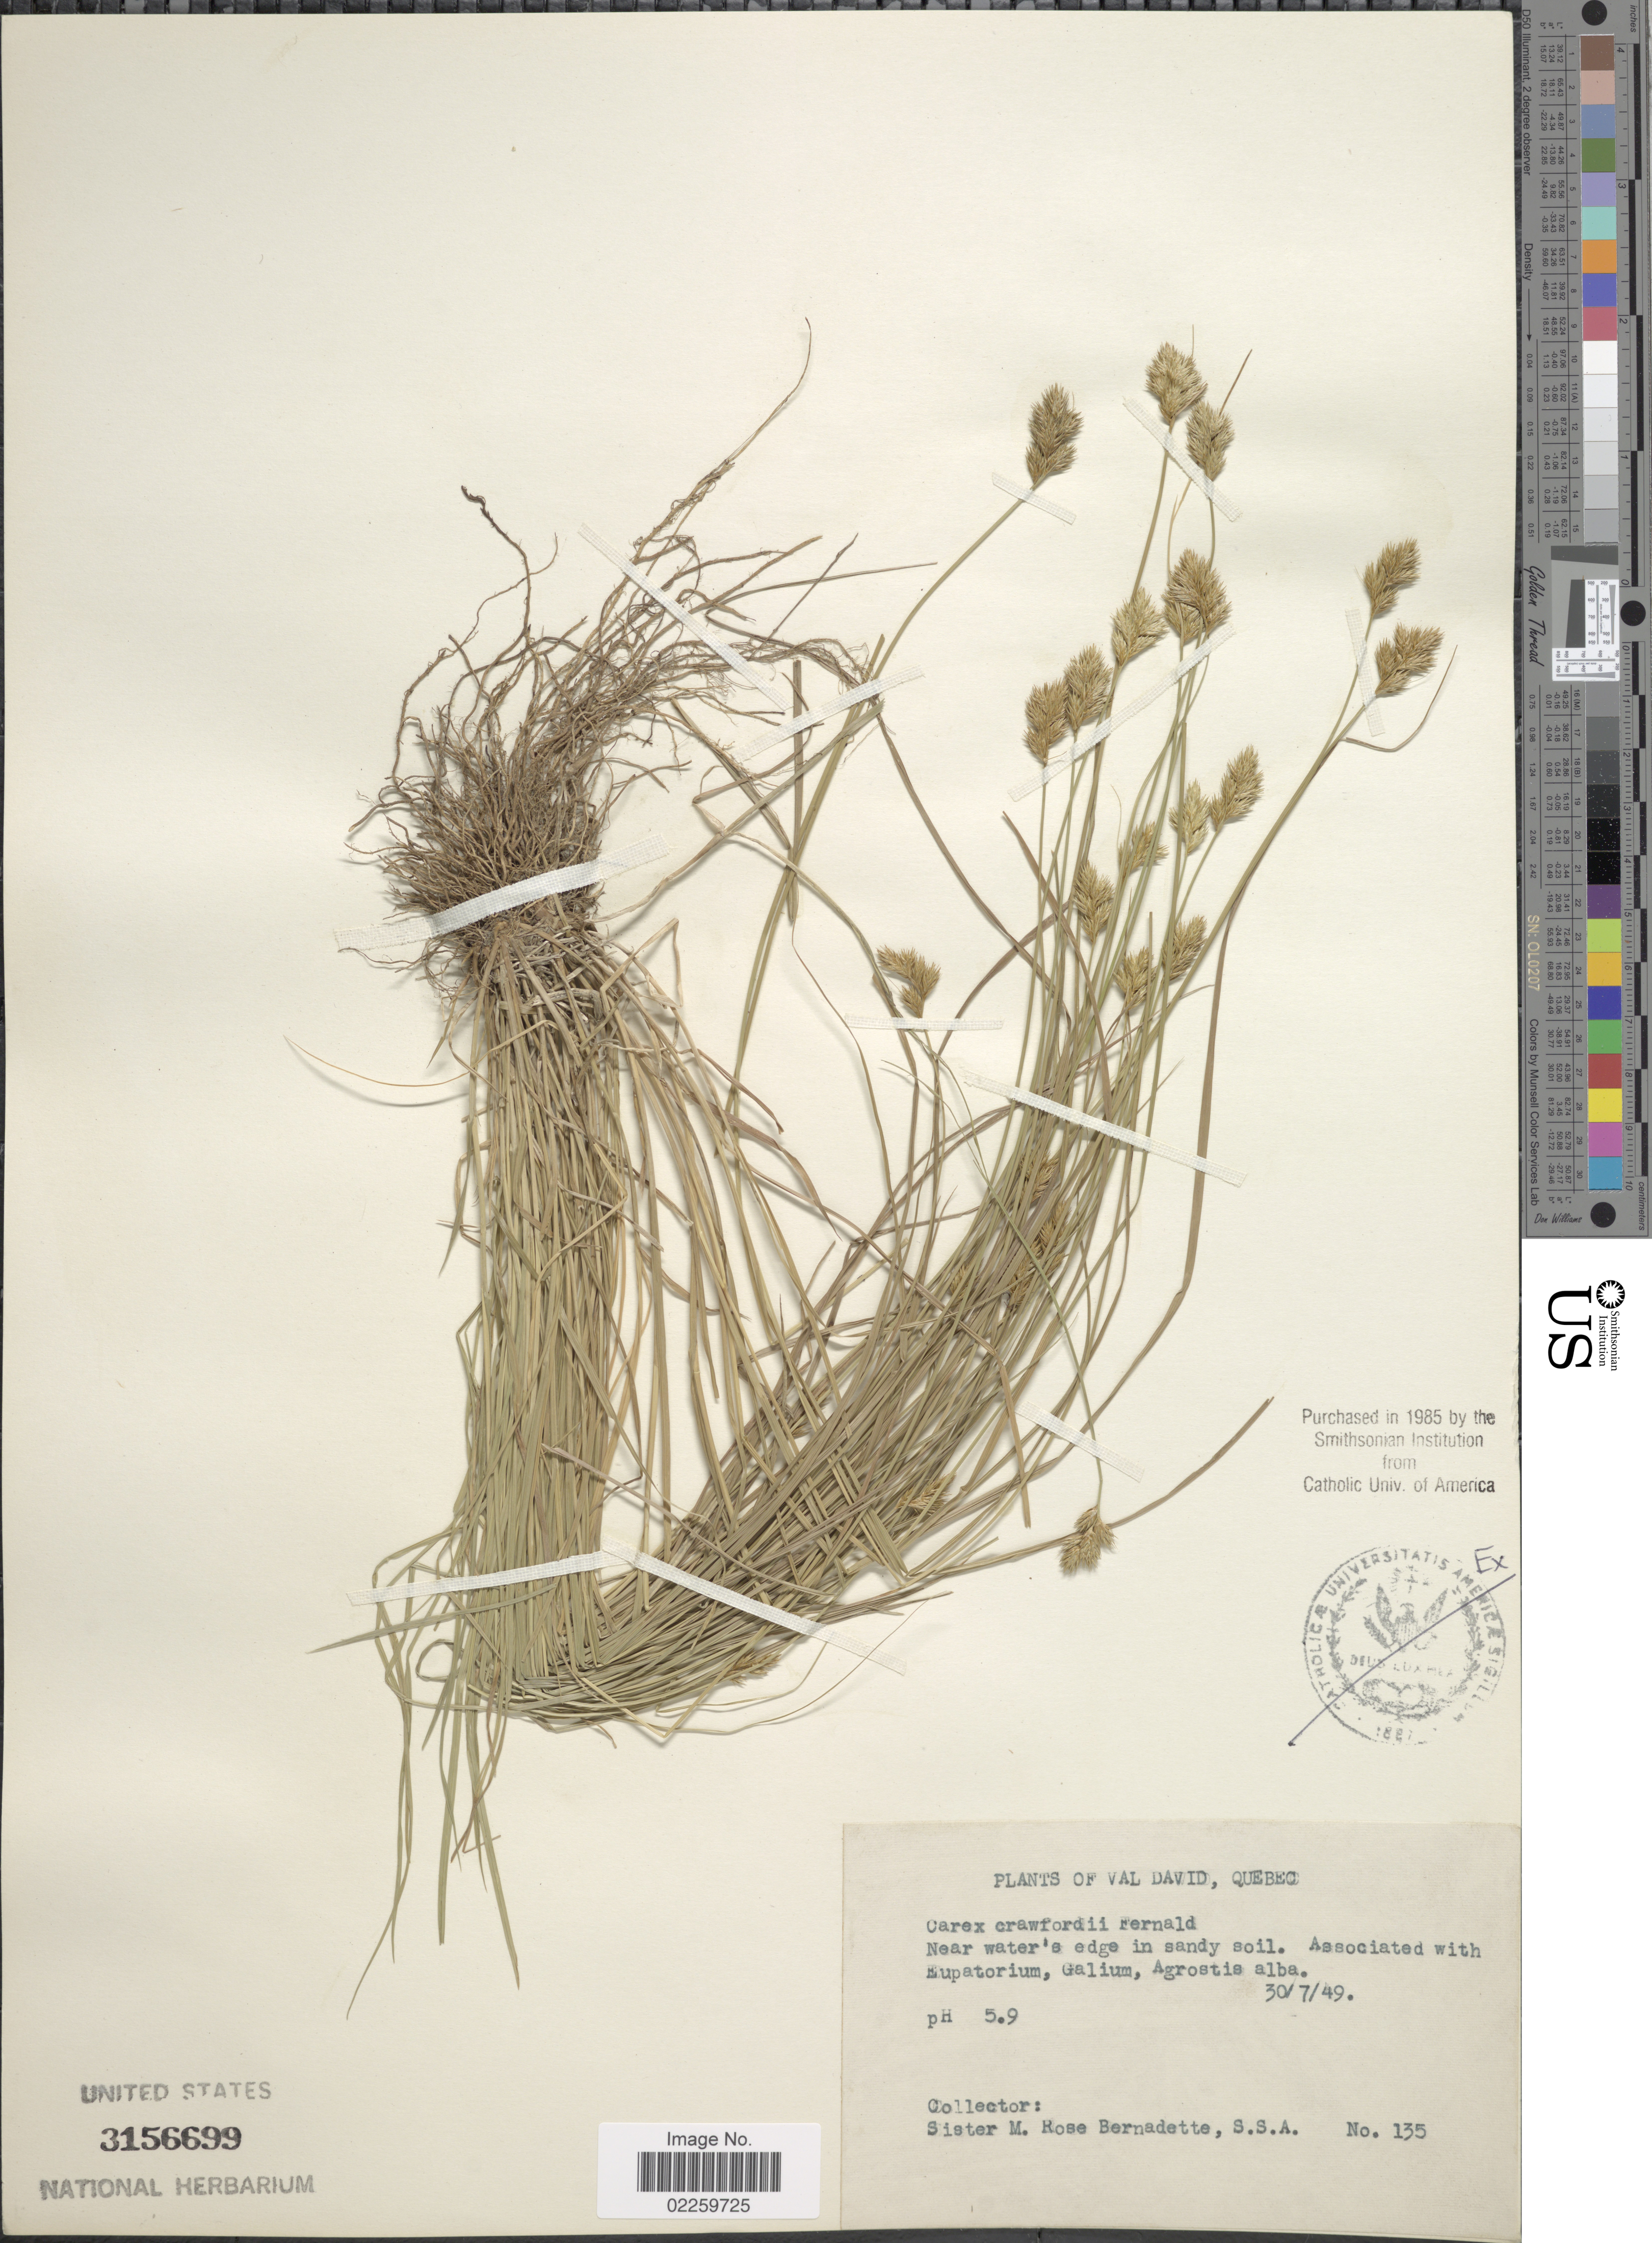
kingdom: Plantae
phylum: Tracheophyta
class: Liliopsida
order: Poales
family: Cyperaceae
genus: Carex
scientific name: Carex crawfordii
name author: Fernald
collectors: M. Bernadette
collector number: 135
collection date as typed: Transcribed d/m/y: 30/7/49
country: Canada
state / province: Quebec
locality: Val David, near water's edge in sandy soil.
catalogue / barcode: US 3156699